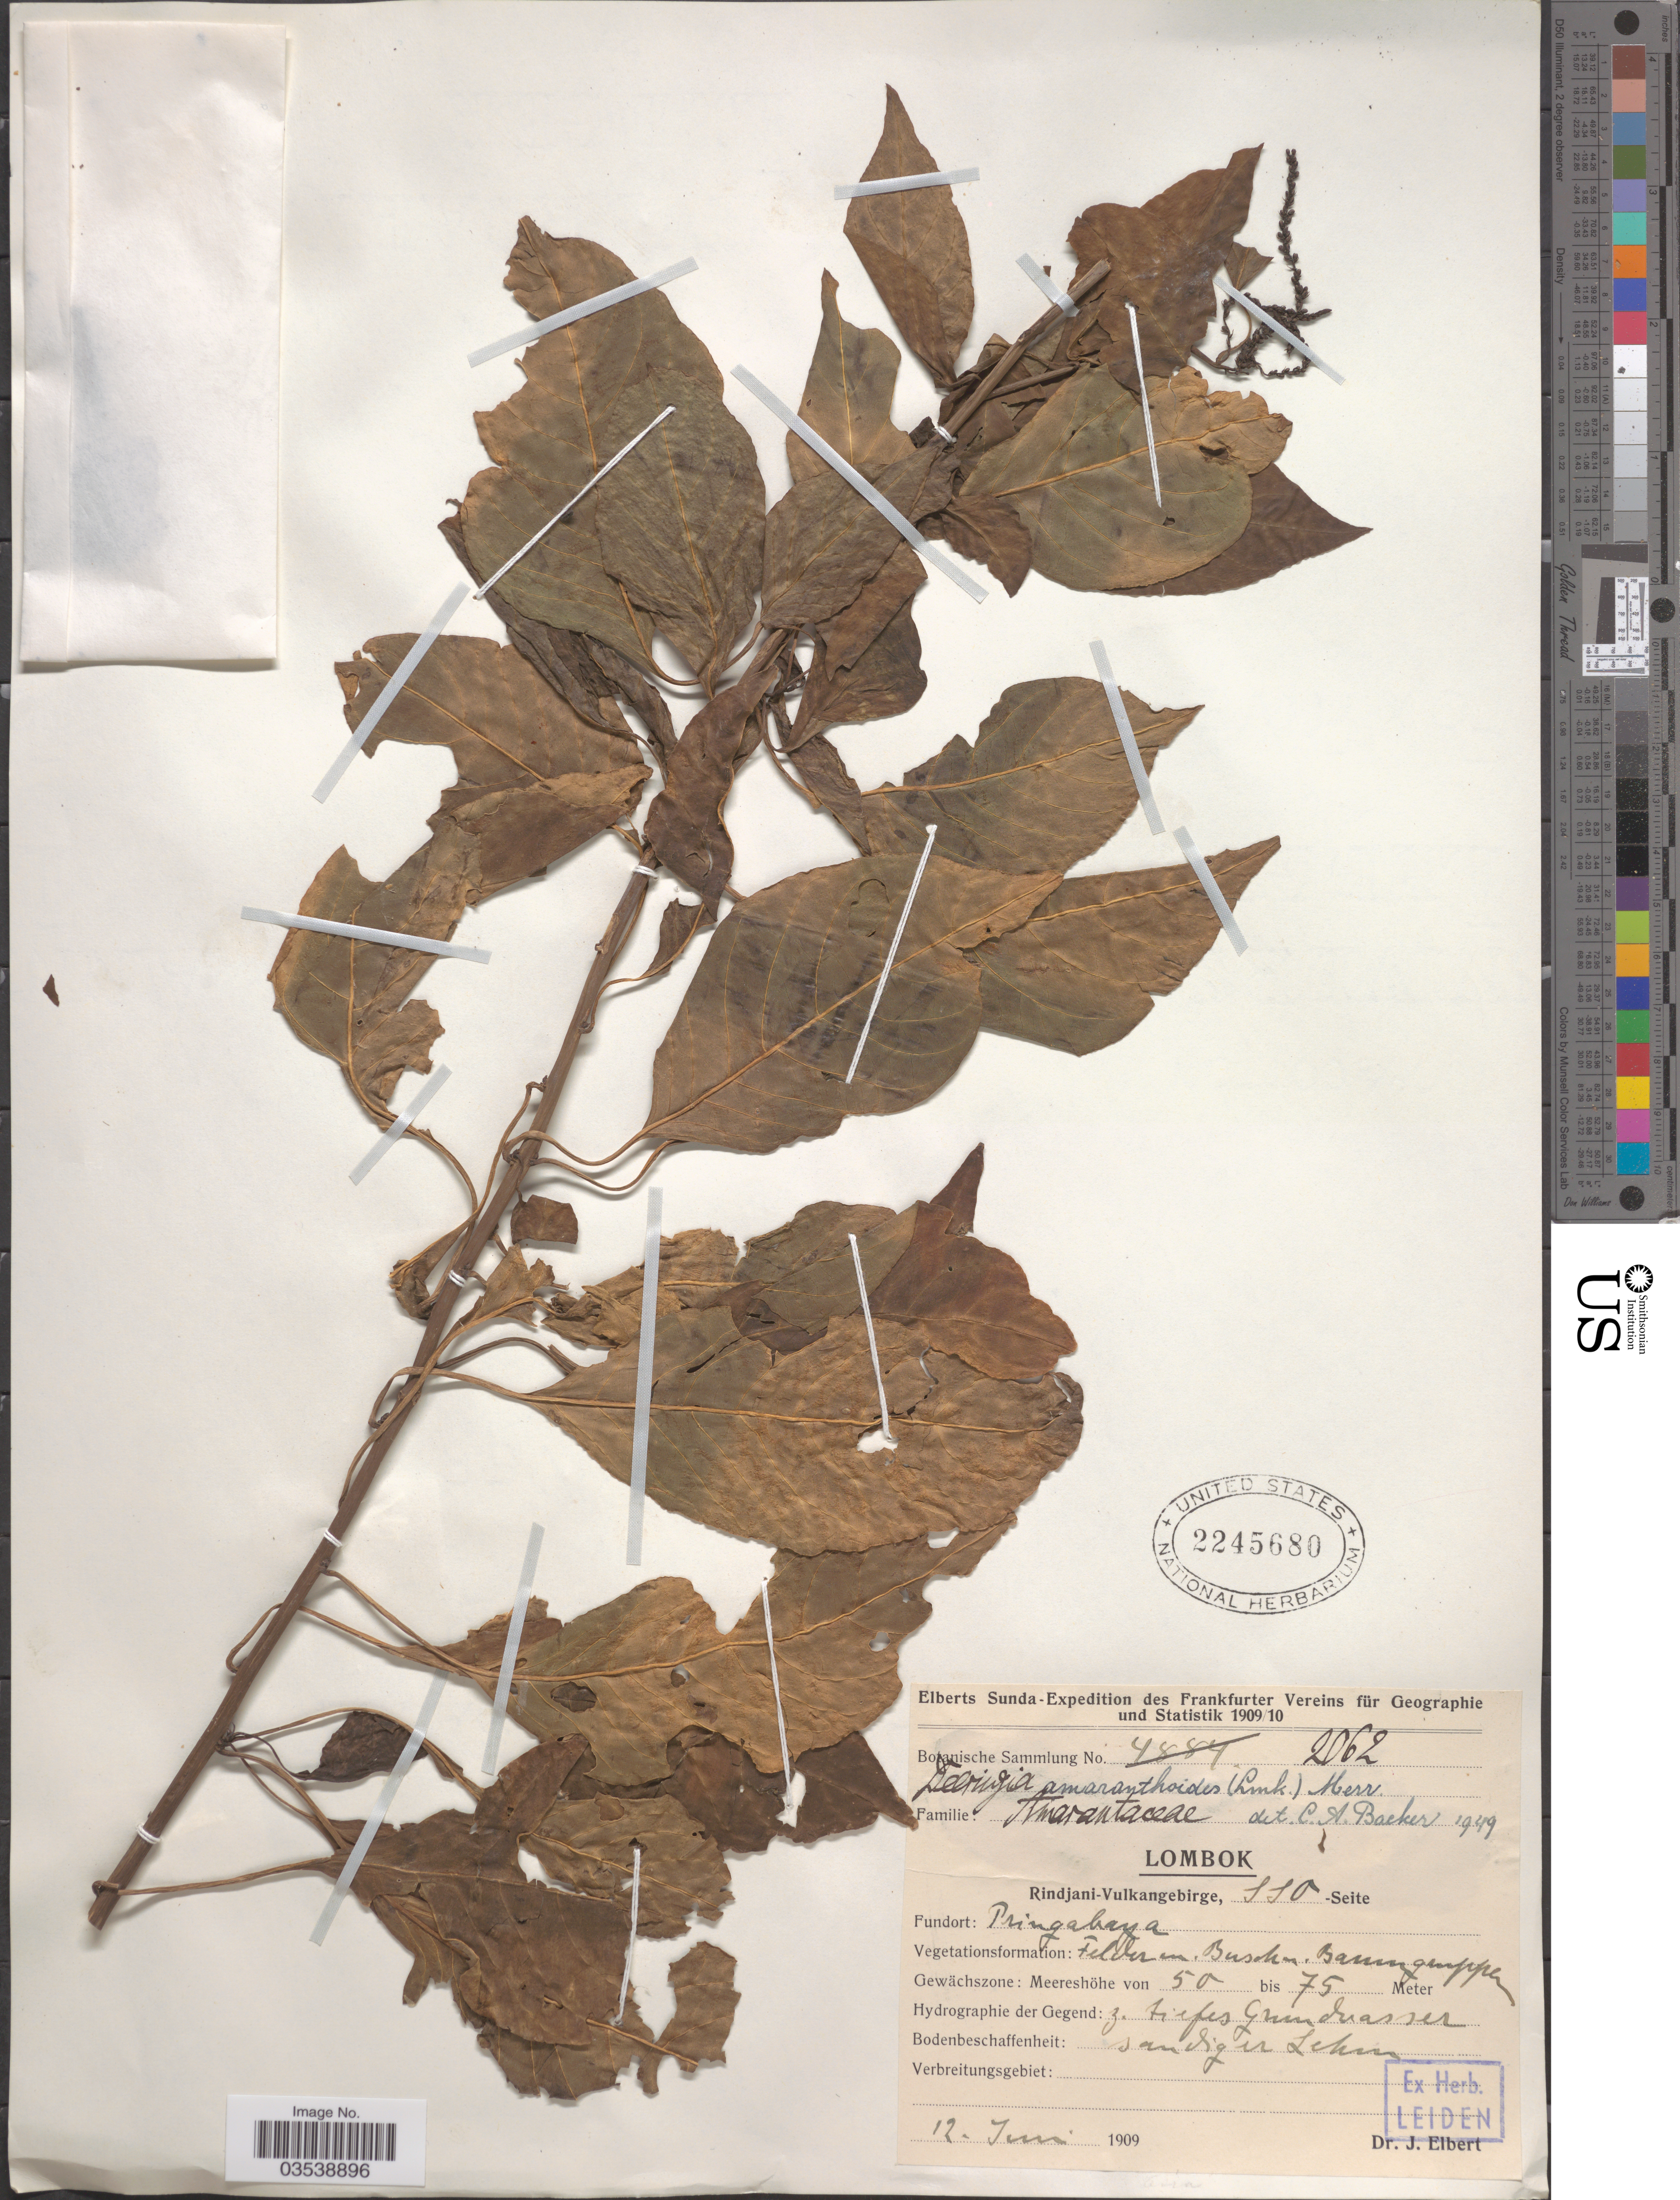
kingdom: Plantae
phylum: Tracheophyta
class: Magnoliopsida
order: Caryophyllales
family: Amaranthaceae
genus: Deeringia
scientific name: Deeringia amaranthoides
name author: (Lam.) Merr.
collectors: J. Elbert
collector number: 2062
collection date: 1909-06-12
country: Indonesia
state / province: Nusa Tenggara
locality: Lombok. Rindjani-Vulkangebirge, SSO-Seite. Pringahaya [interpreted].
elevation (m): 50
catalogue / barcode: US 2245680